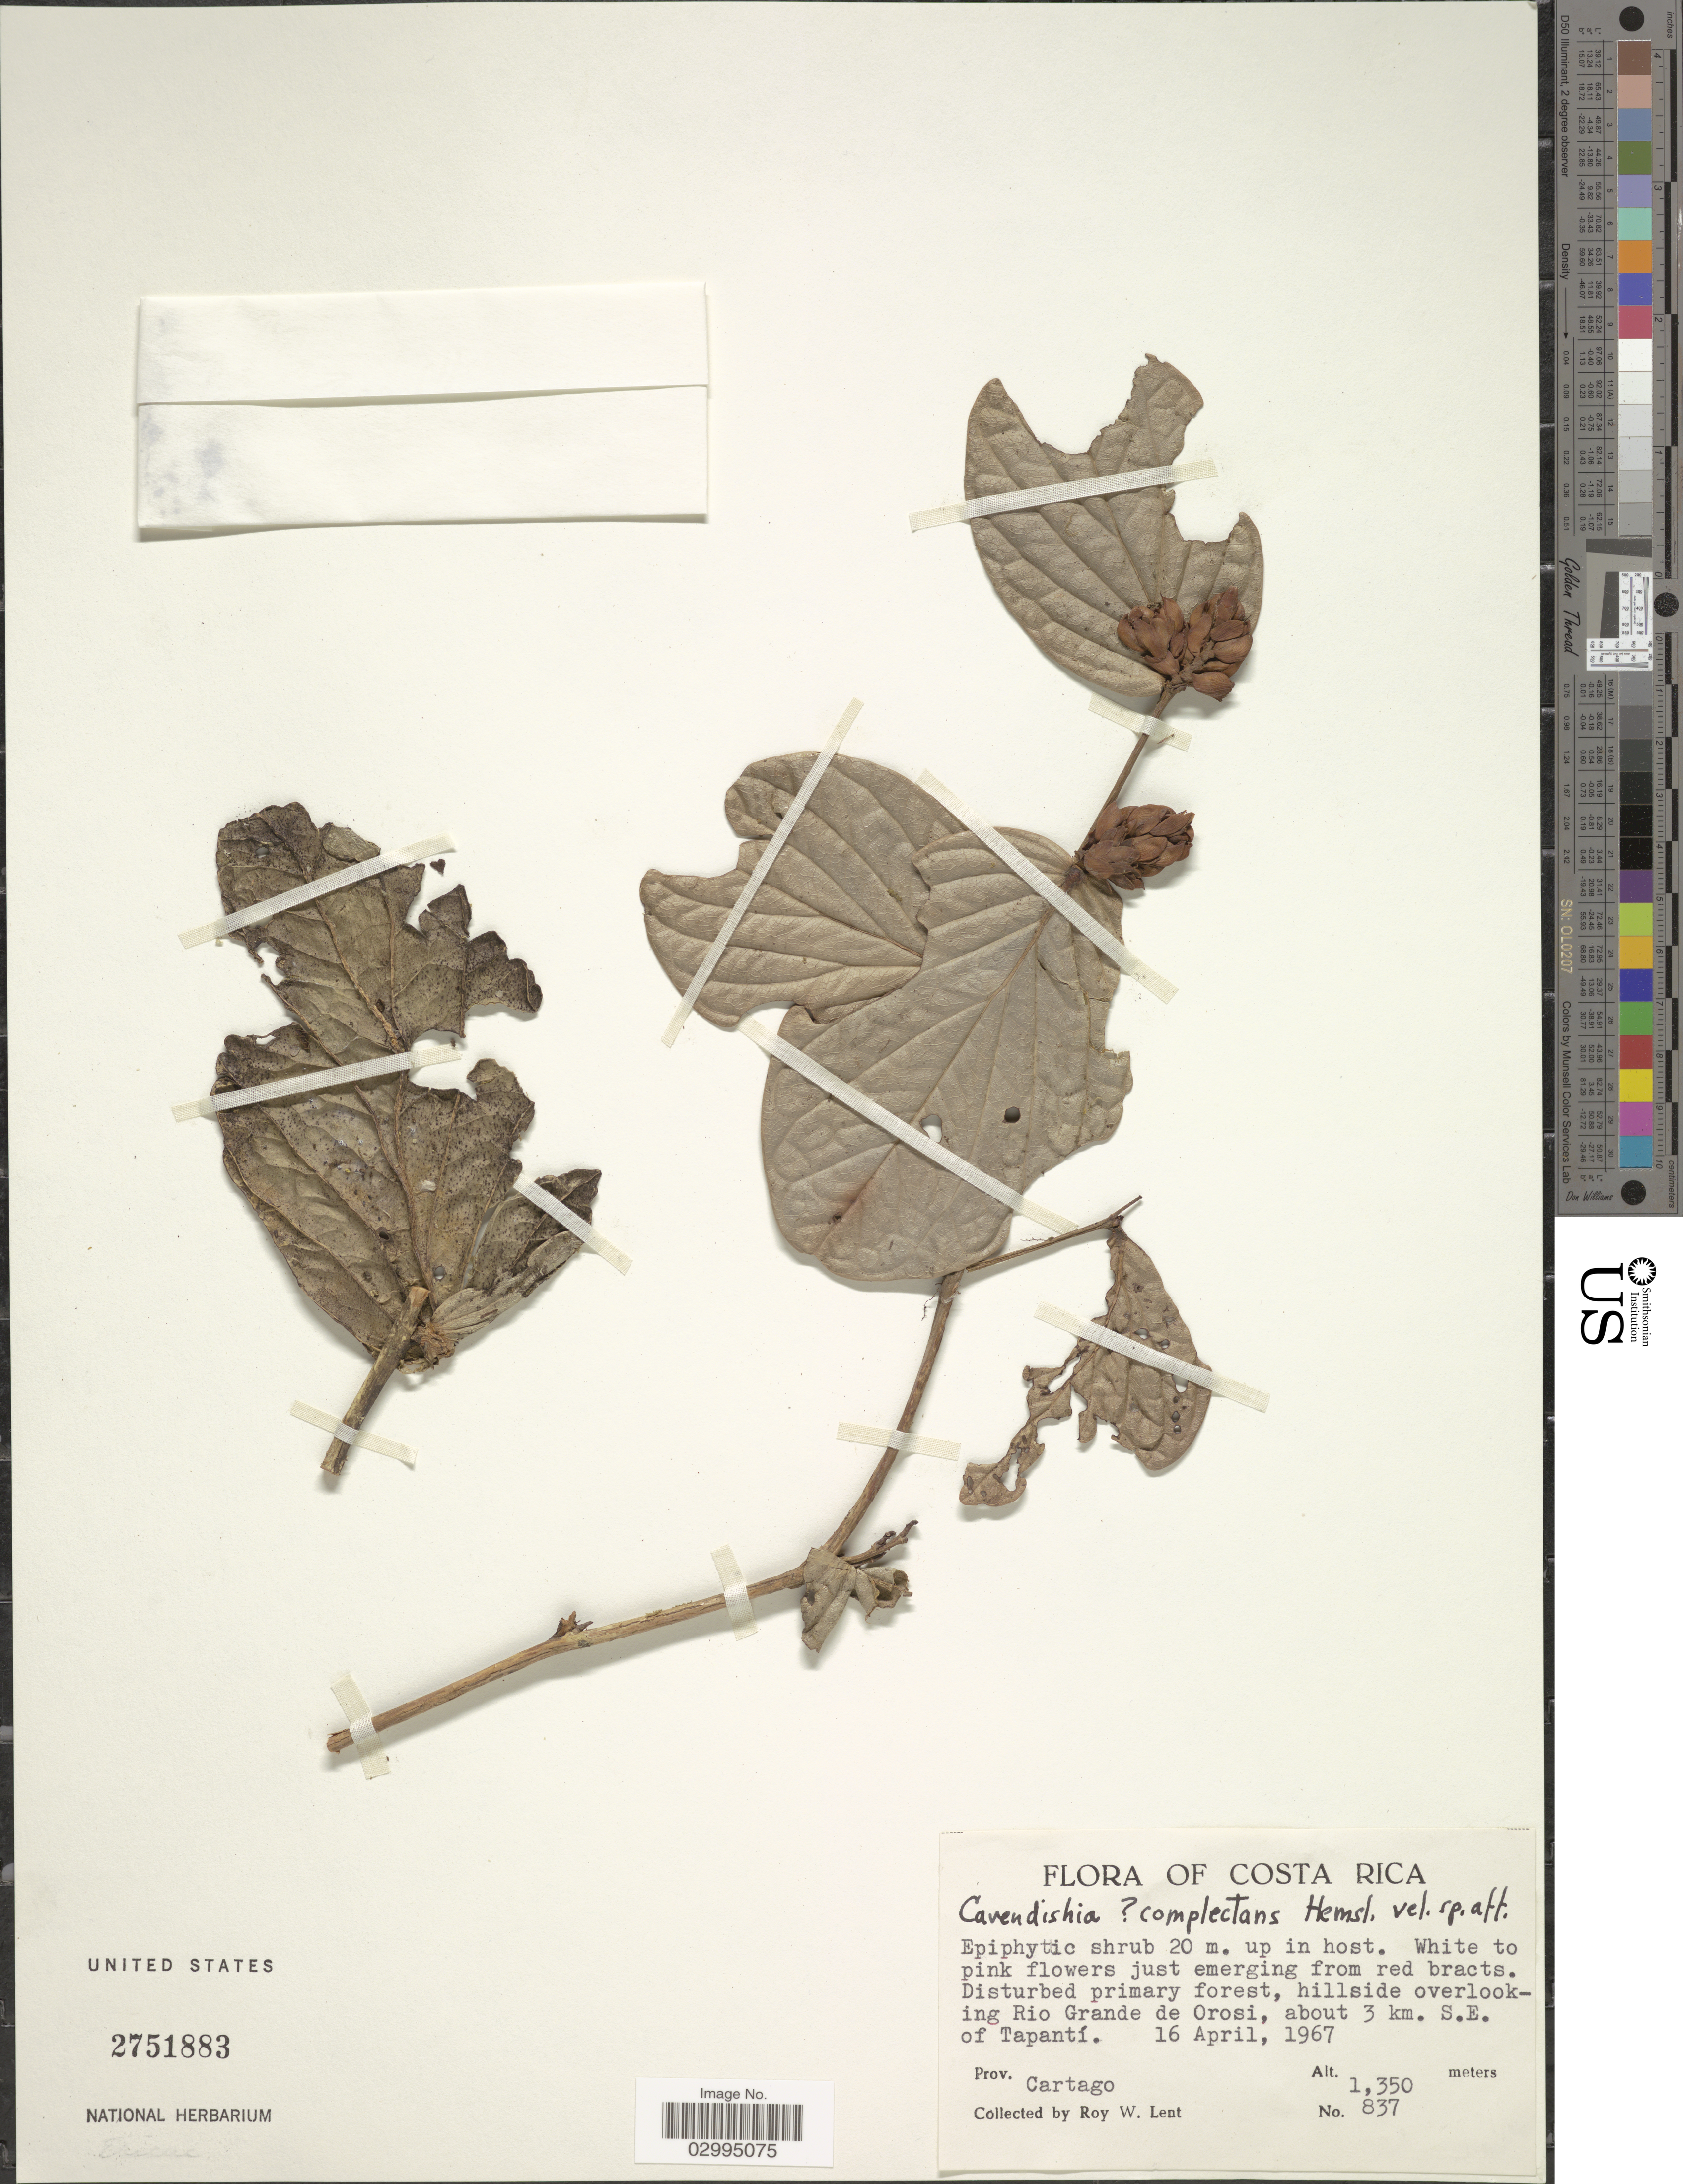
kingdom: Plantae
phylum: Tracheophyta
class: Magnoliopsida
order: Ericales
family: Ericaceae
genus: Cavendishia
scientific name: Cavendishia complectens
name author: Hemsl.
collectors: R. W. Lent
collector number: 837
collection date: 1967-04-16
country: Costa Rica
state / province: Cartago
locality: Hillside overlooking Rio Grande de Orosi, about 3 km. S. E. of Tapantí. Prov. Cartago.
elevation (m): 1350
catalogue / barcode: US 2751883